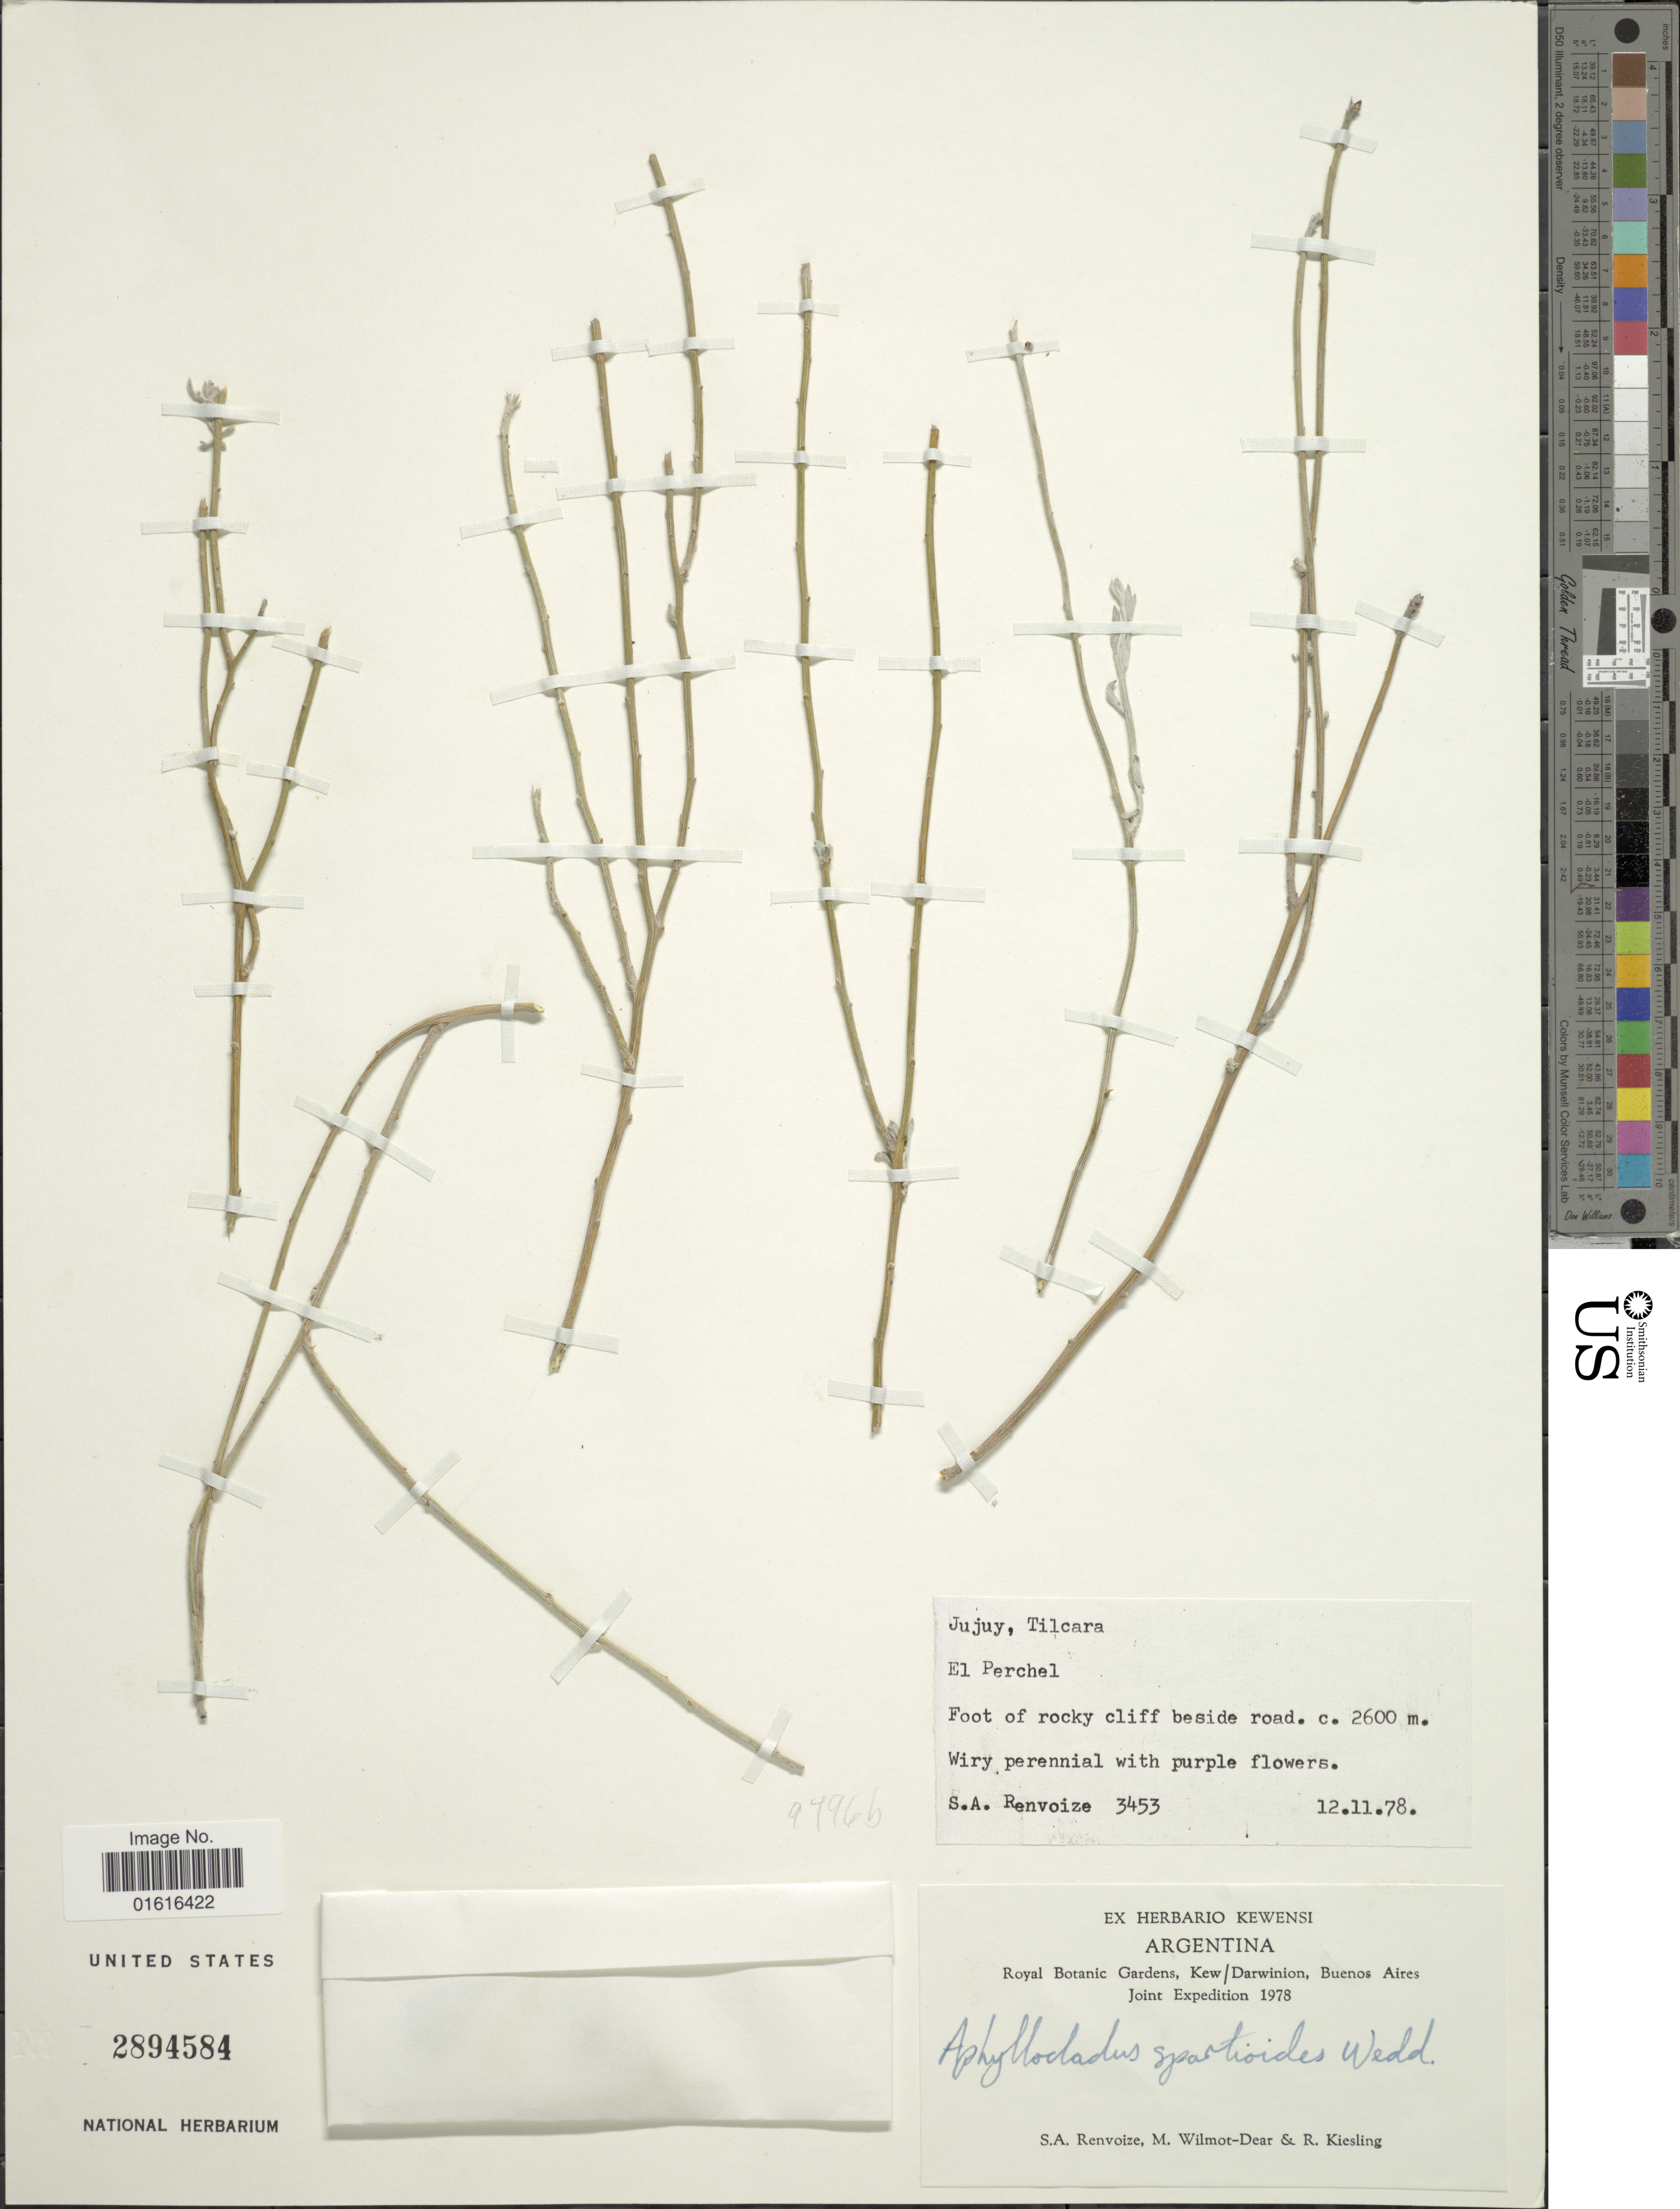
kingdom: Plantae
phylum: Tracheophyta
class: Magnoliopsida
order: Asterales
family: Asteraceae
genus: Aphyllocladus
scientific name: Aphyllocladus spartioides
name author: Wedd.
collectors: S. A. Renvoize, M. Wilmot-Dear & R. Kiesling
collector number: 3453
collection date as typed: Transcribed d/m/y: 12/11/78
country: Argentina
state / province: Jujuy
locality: Tilcara, El Perchel, Foot of rocky cliff beside road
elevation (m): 2600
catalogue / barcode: US 2894584